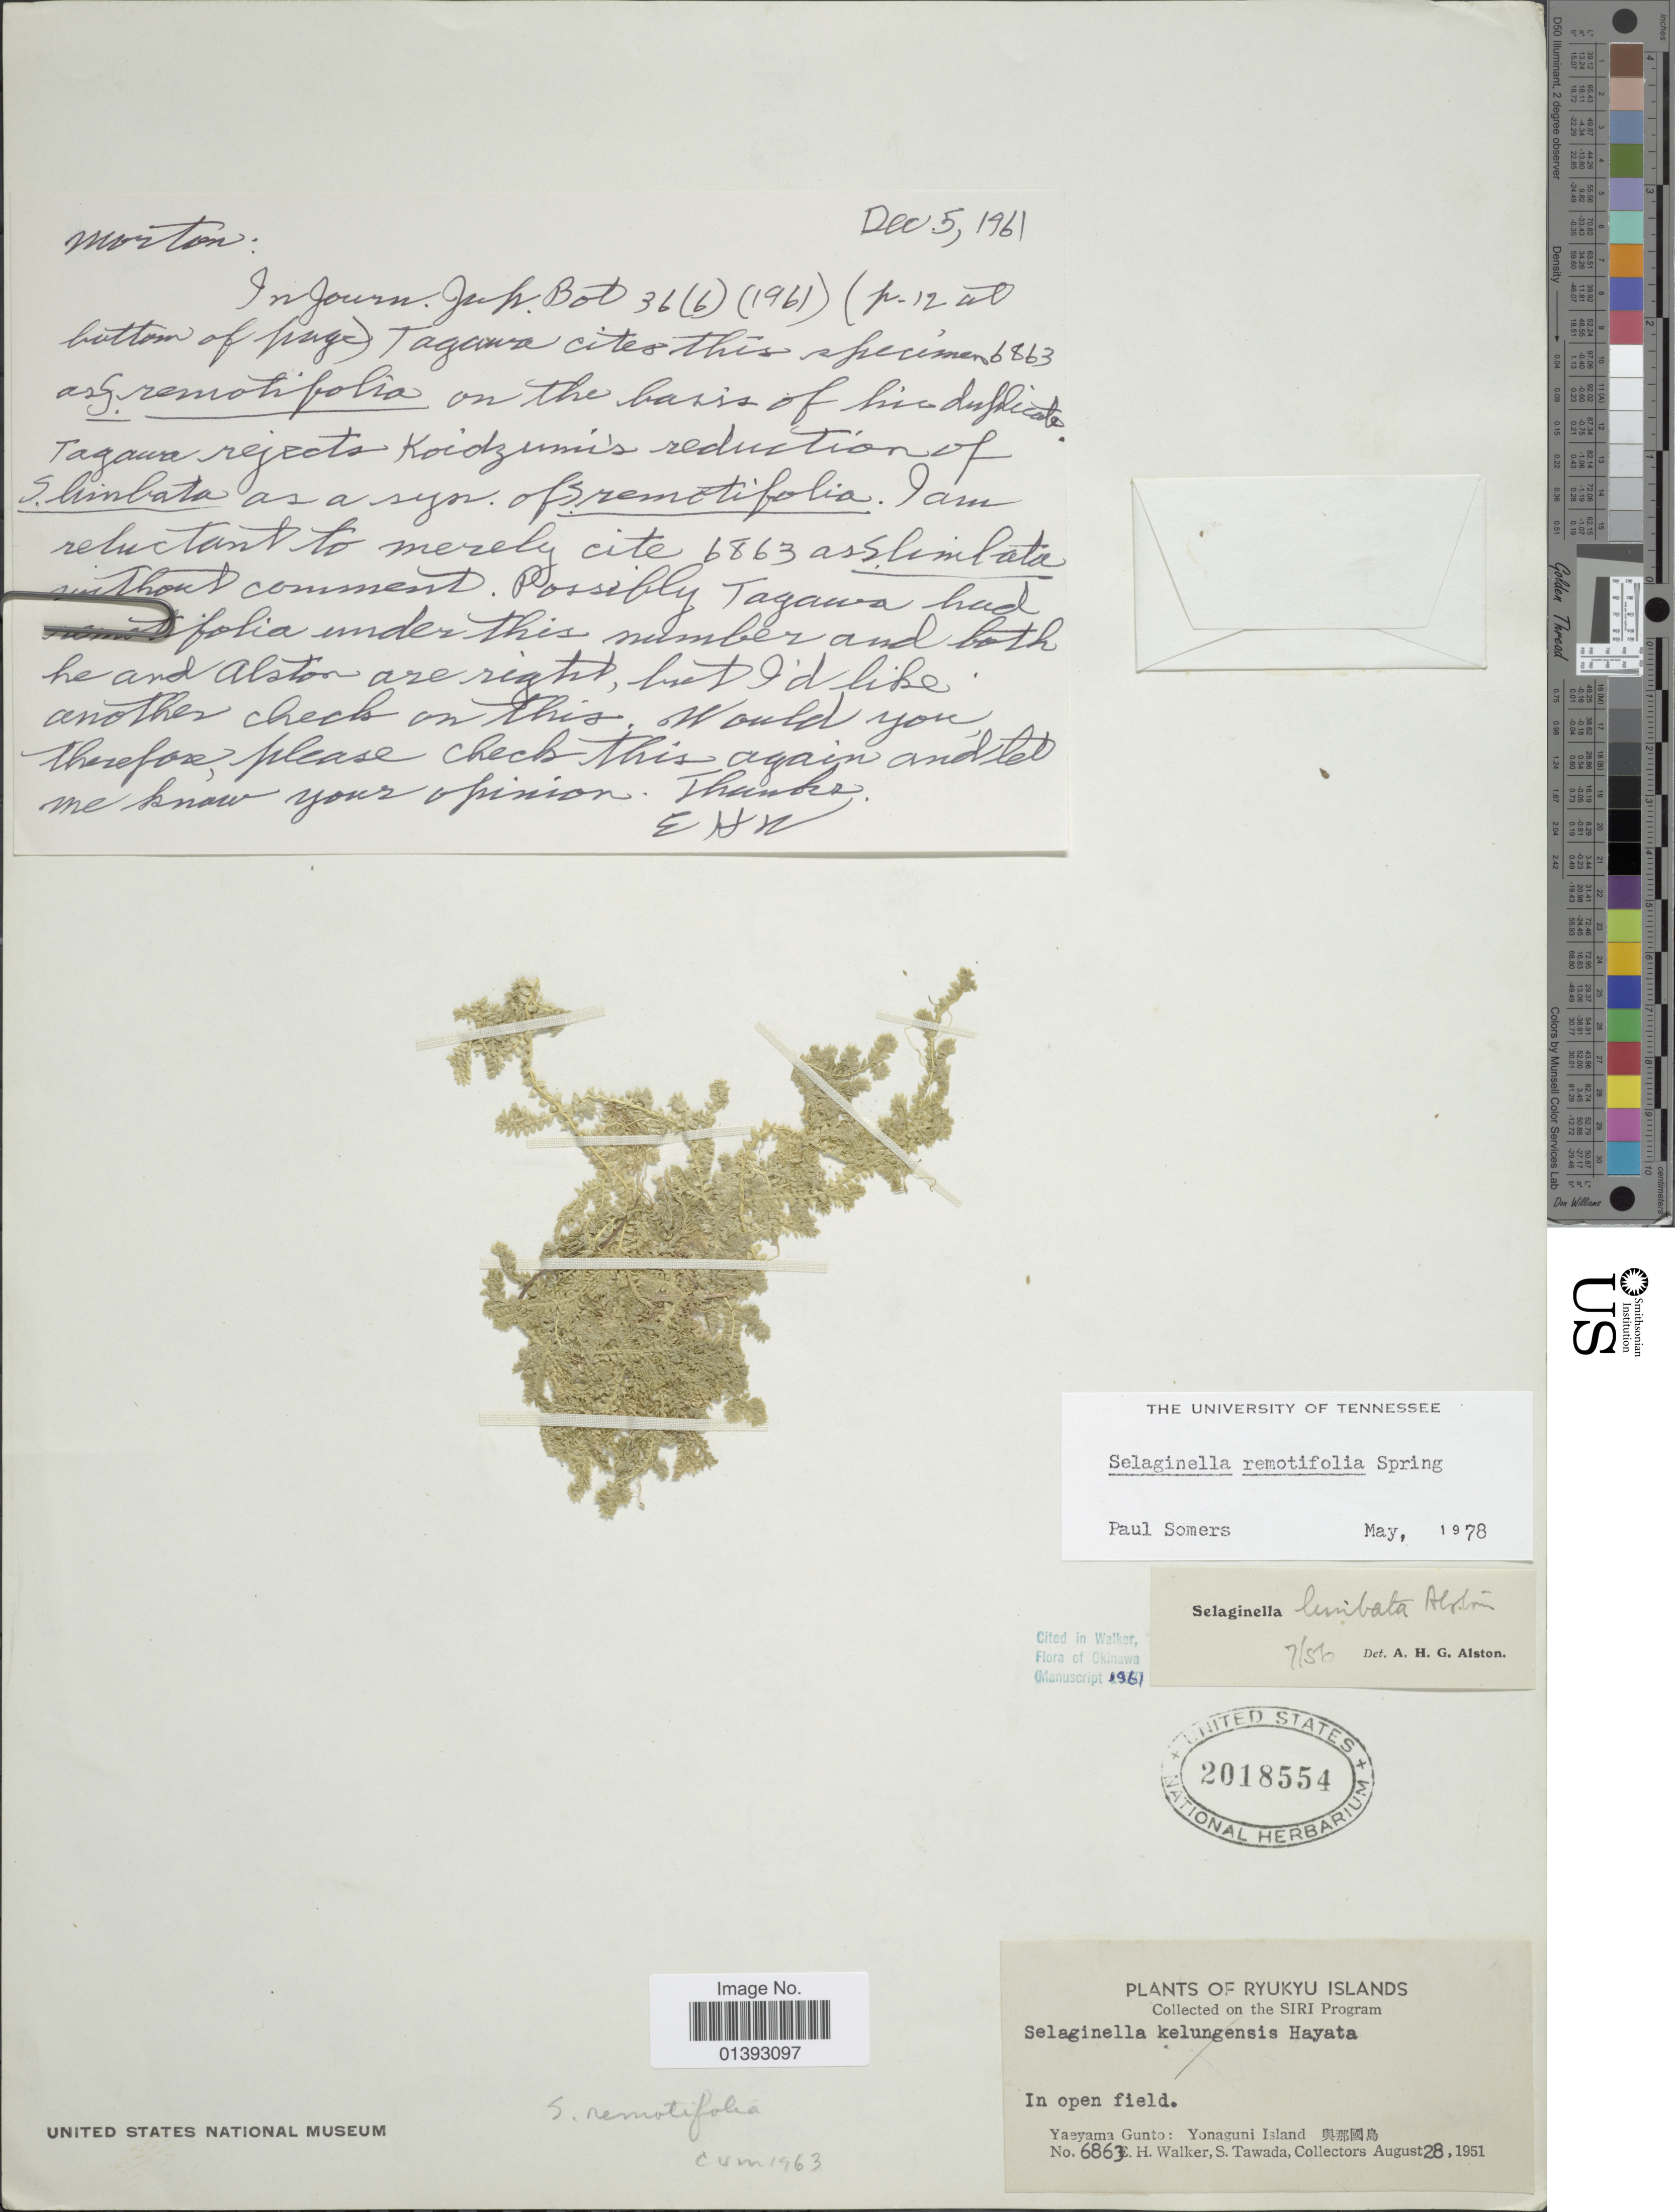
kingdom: Plantae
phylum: Tracheophyta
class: Lycopodiopsida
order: Selaginellales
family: Selaginellaceae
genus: Selaginella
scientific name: Selaginella remotifolia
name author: Spring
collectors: E. H. Walker & S. Tawada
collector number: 6863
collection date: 1951-08-28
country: Japan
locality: Ryukyu Islands, Yaeyama Gunto: Yonaguni island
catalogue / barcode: US 2018554